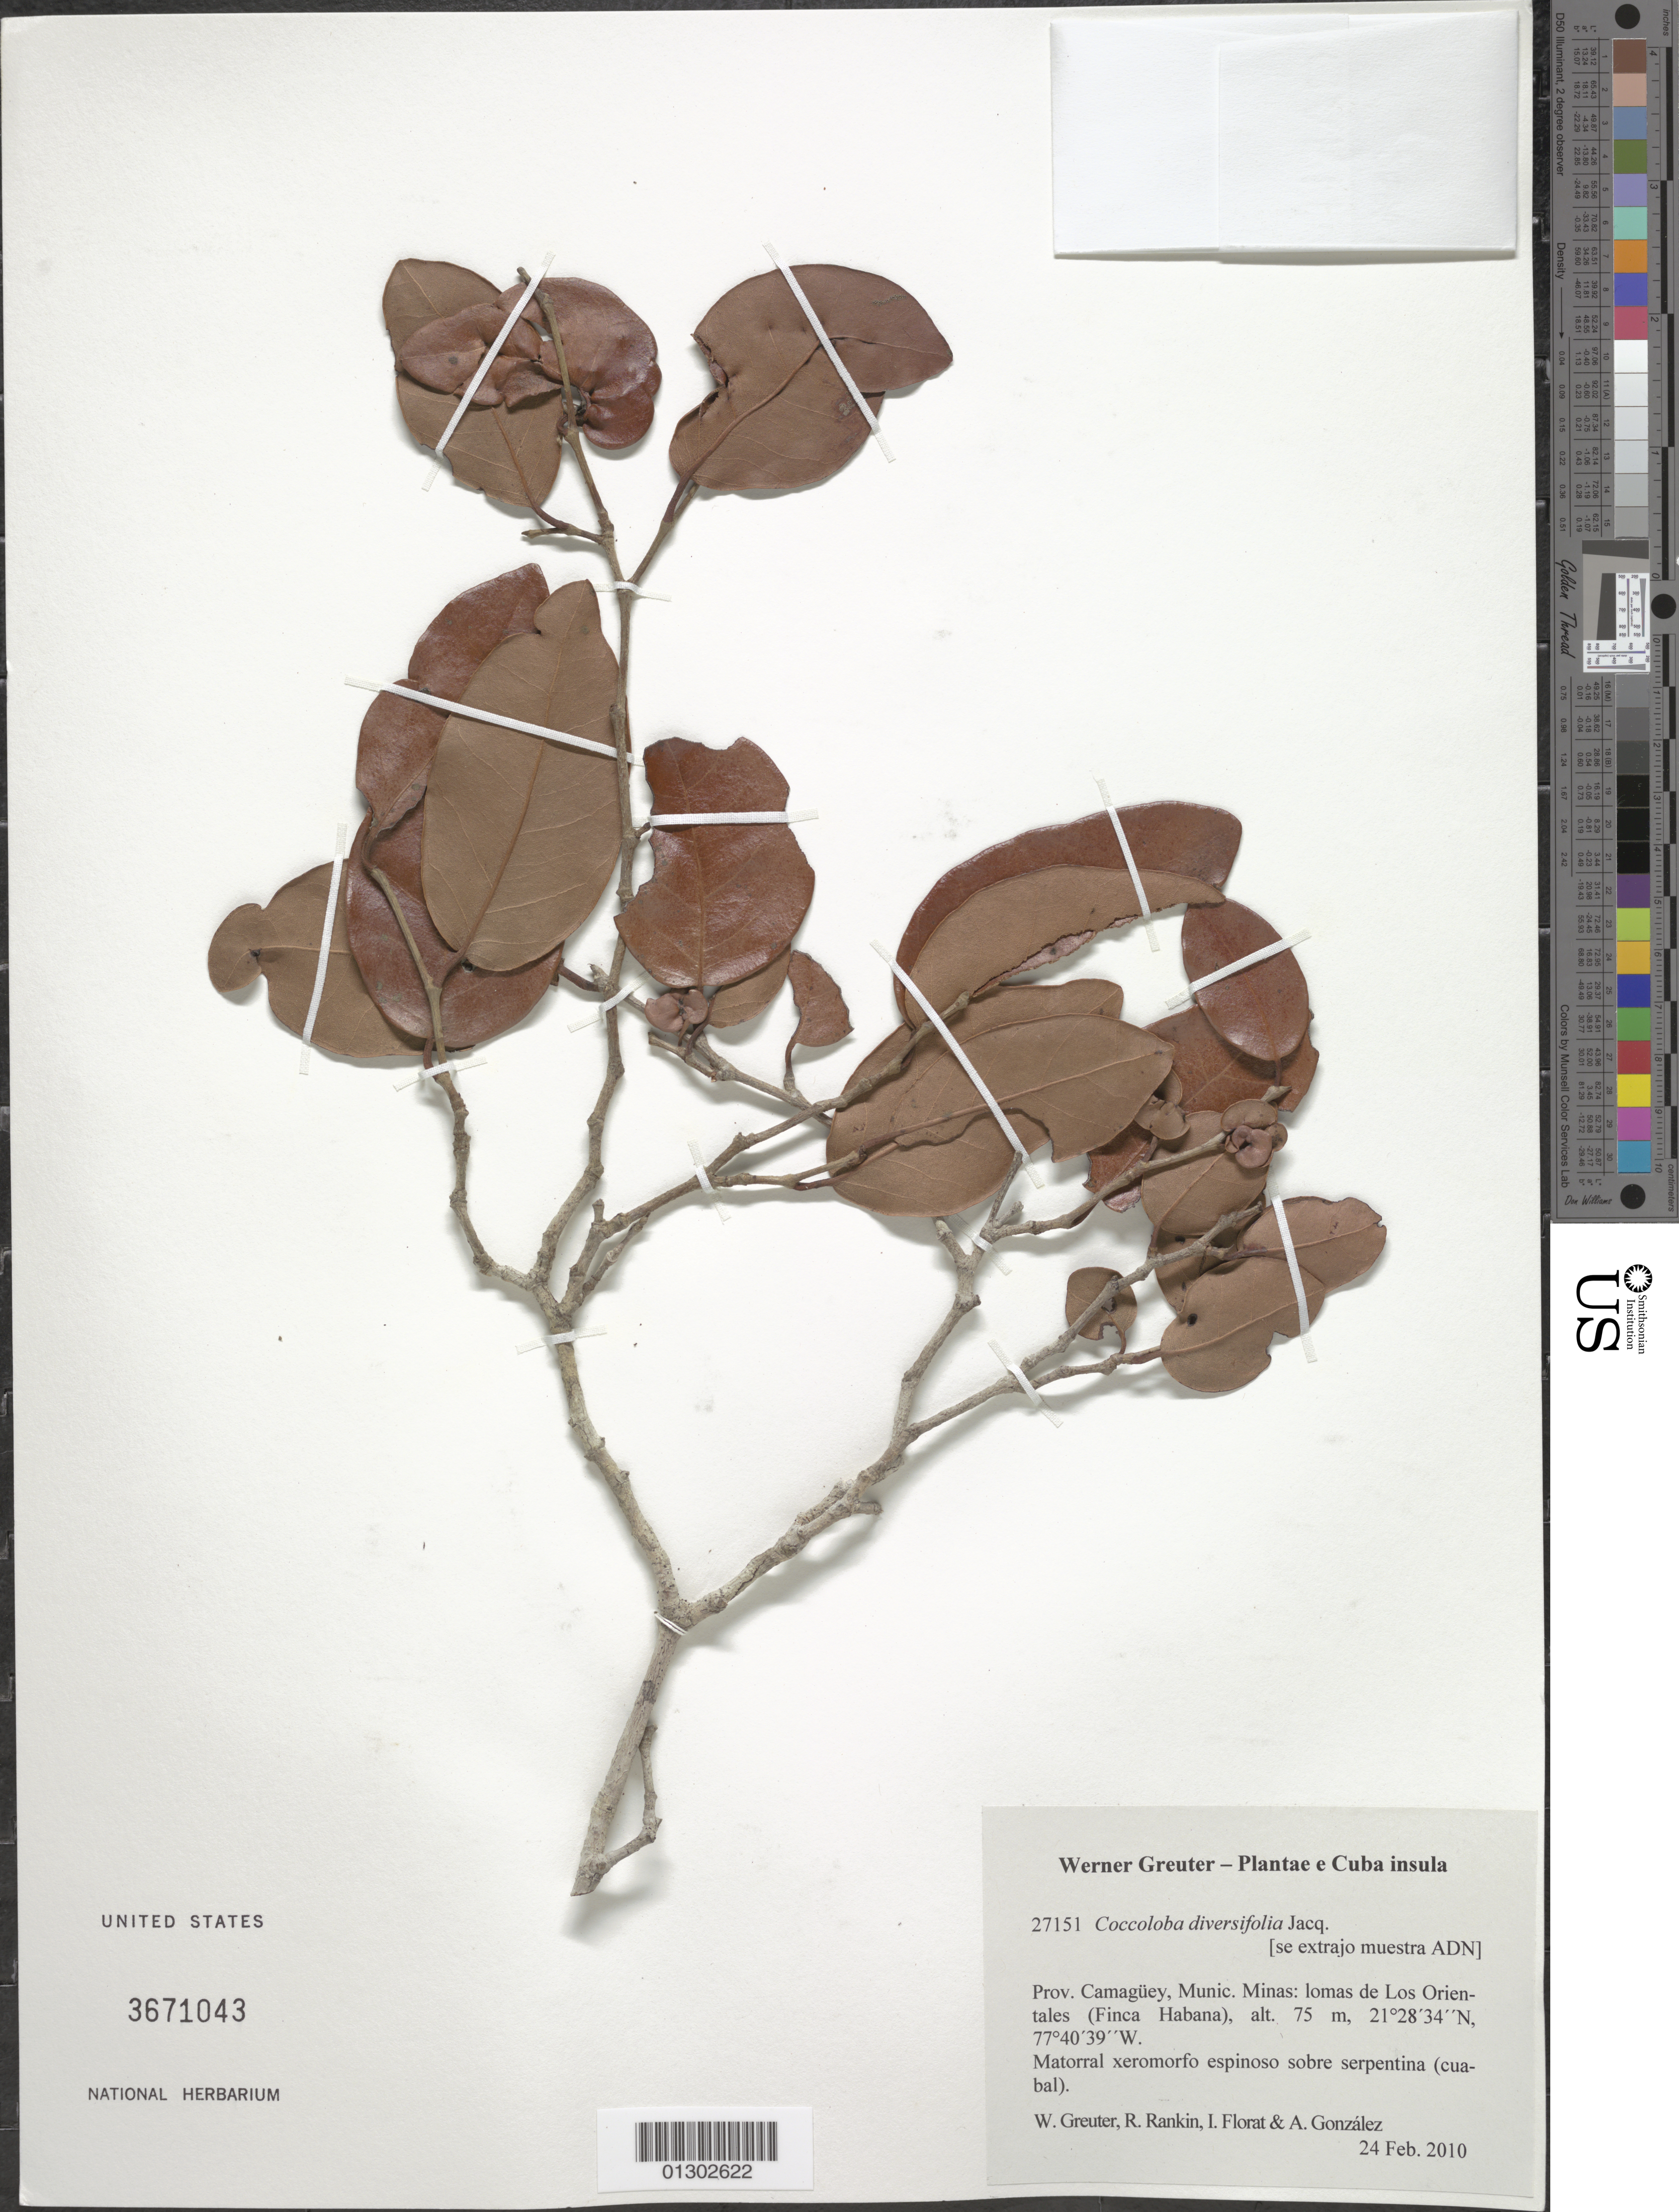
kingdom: Plantae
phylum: Tracheophyta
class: Magnoliopsida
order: Caryophyllales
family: Polygonaceae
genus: Coccoloba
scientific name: Coccoloba diversifolia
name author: Jacq.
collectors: W. R. Greuter, R. Rankin Rodriguez, I. Florat & A. C. González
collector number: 27151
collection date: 2010-02-24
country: Cuba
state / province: Camagüey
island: Cuba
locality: Munic. Minas: lomas de Los Orientales (Finca Habana).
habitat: Matorral xeromorfo espinoso sobre serpentina (cuabal).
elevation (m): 75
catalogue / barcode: US 3671043